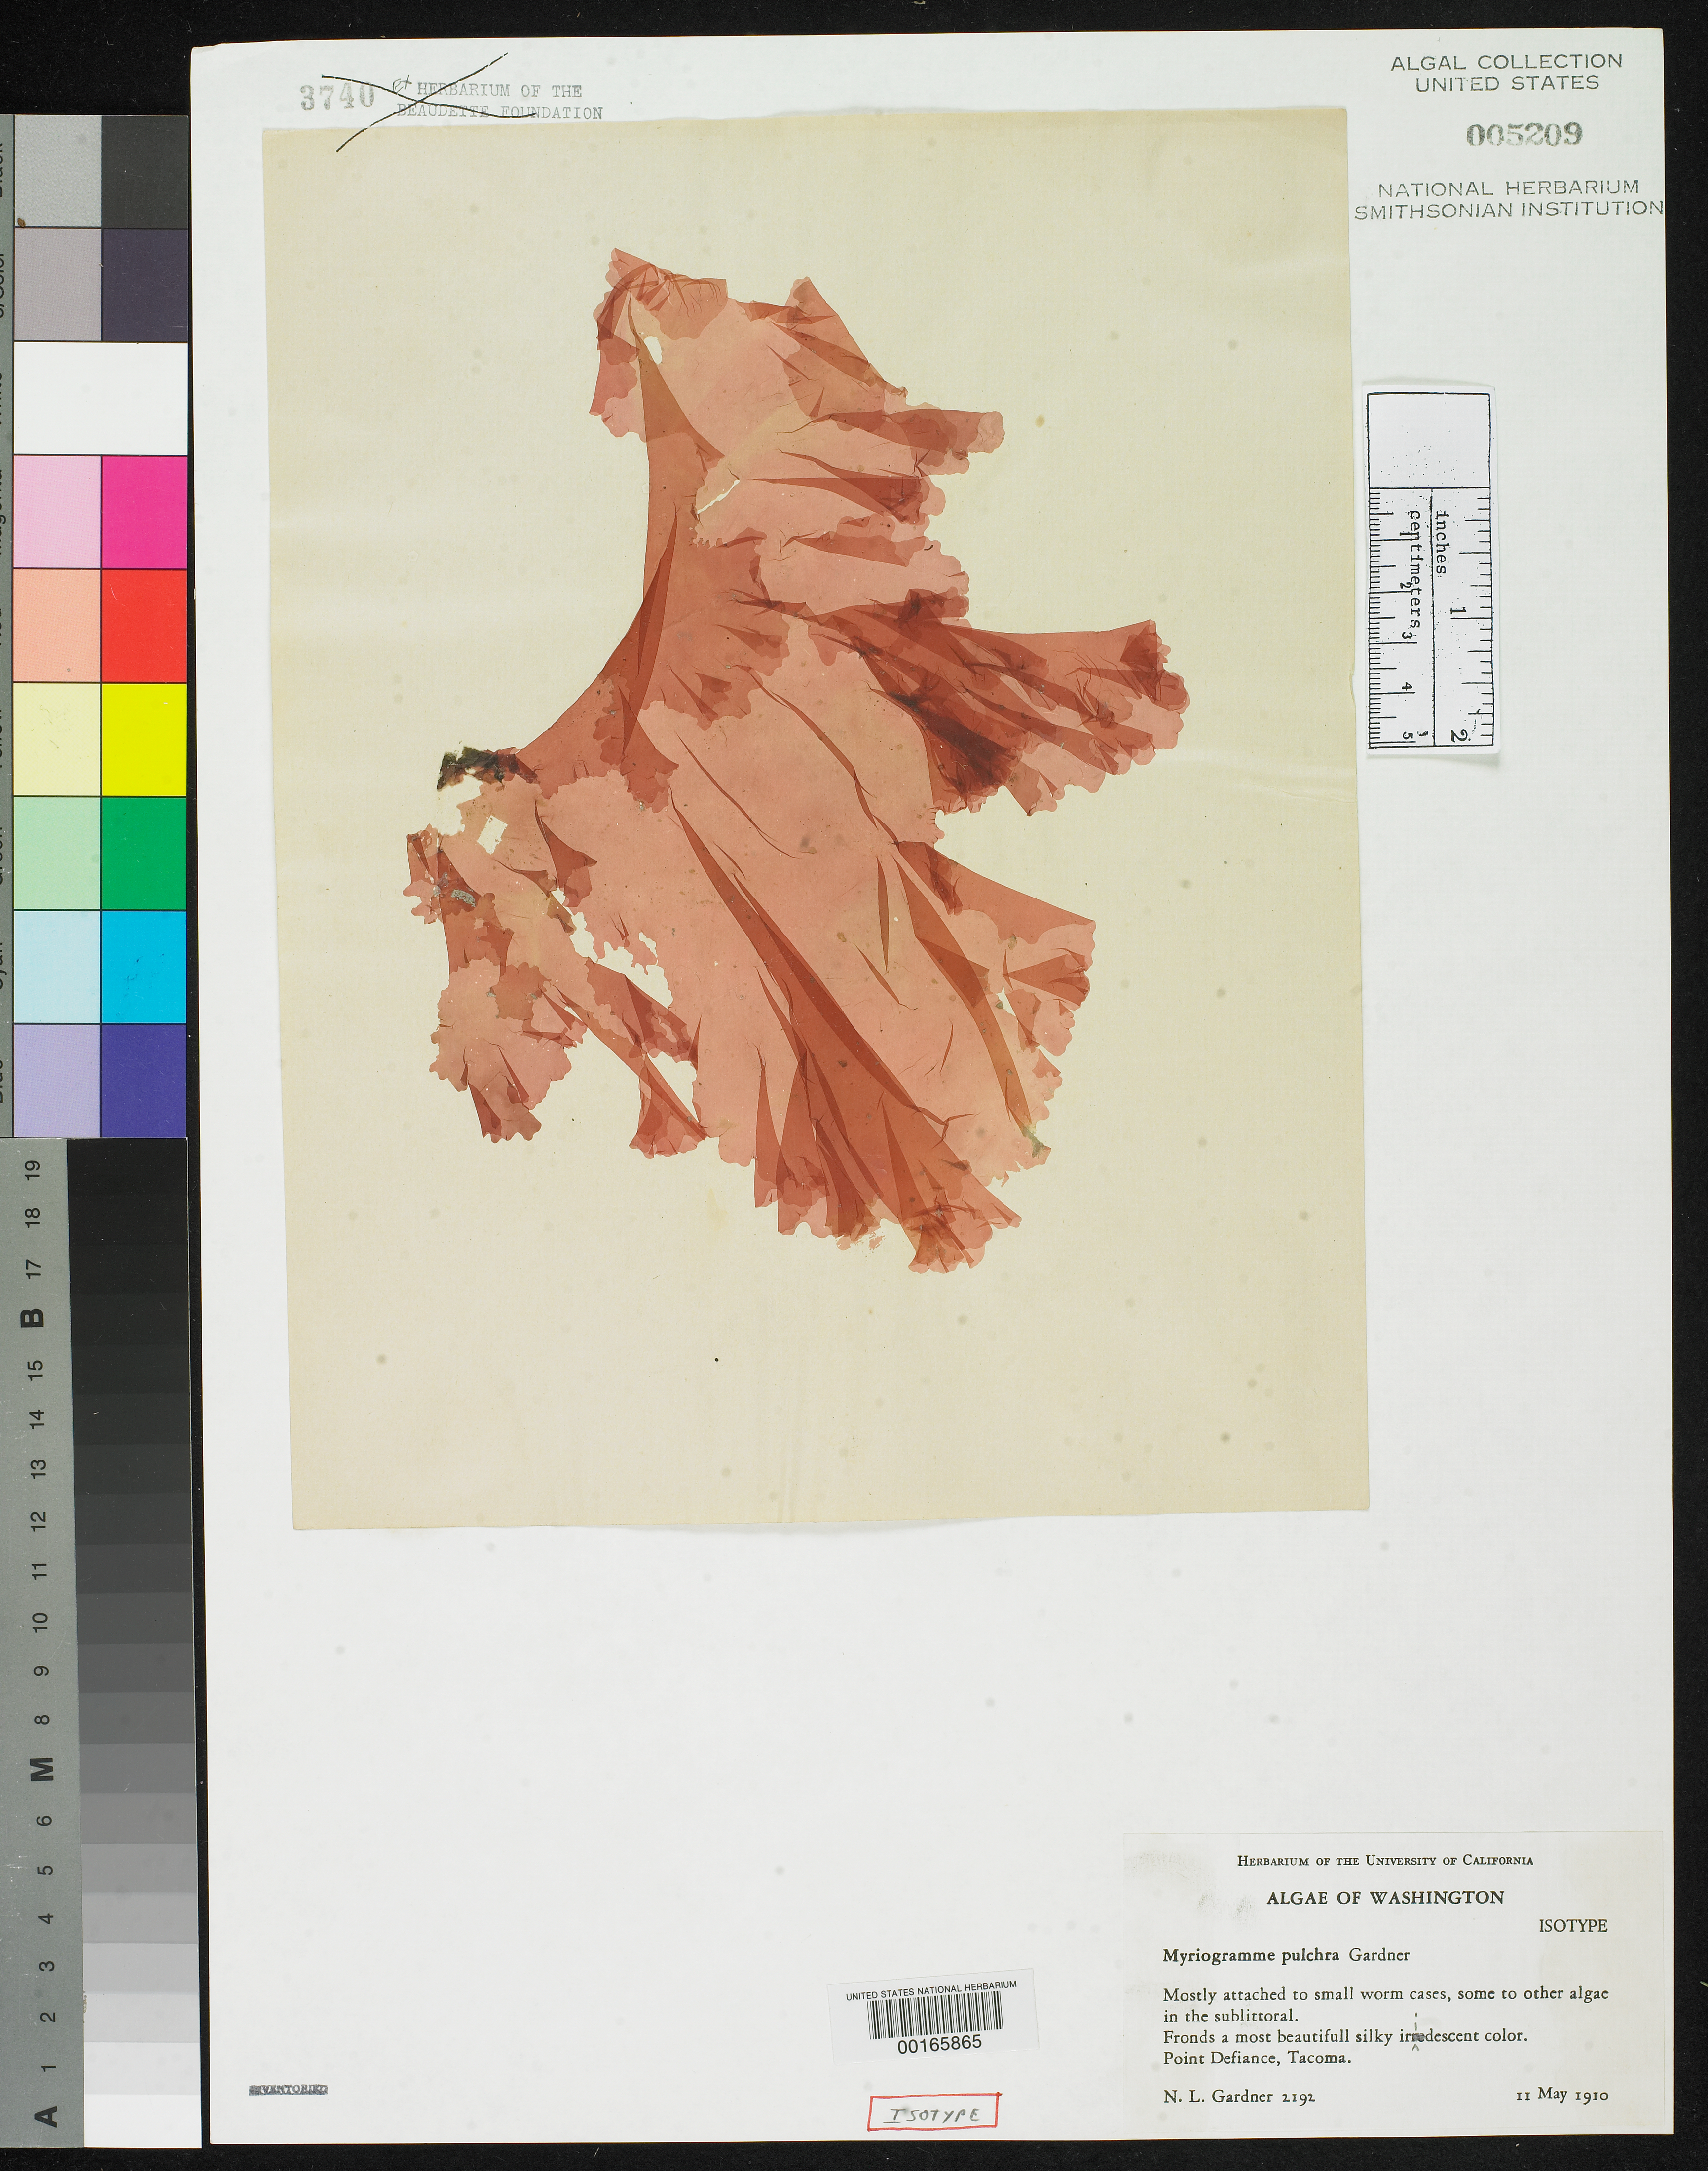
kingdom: Plantae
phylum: Rhodophyta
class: Florideophyceae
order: Ceramiales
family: Delesseriaceae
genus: Myriogramme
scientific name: Myriogramme pulchra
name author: N.L. Gardner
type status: Isotype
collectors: N. Gardner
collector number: NLG 2192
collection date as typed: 11 May 1910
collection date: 1910-05-11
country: United States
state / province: Washington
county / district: Pierce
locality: Tacoma, Point Defiance.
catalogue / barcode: US 5209